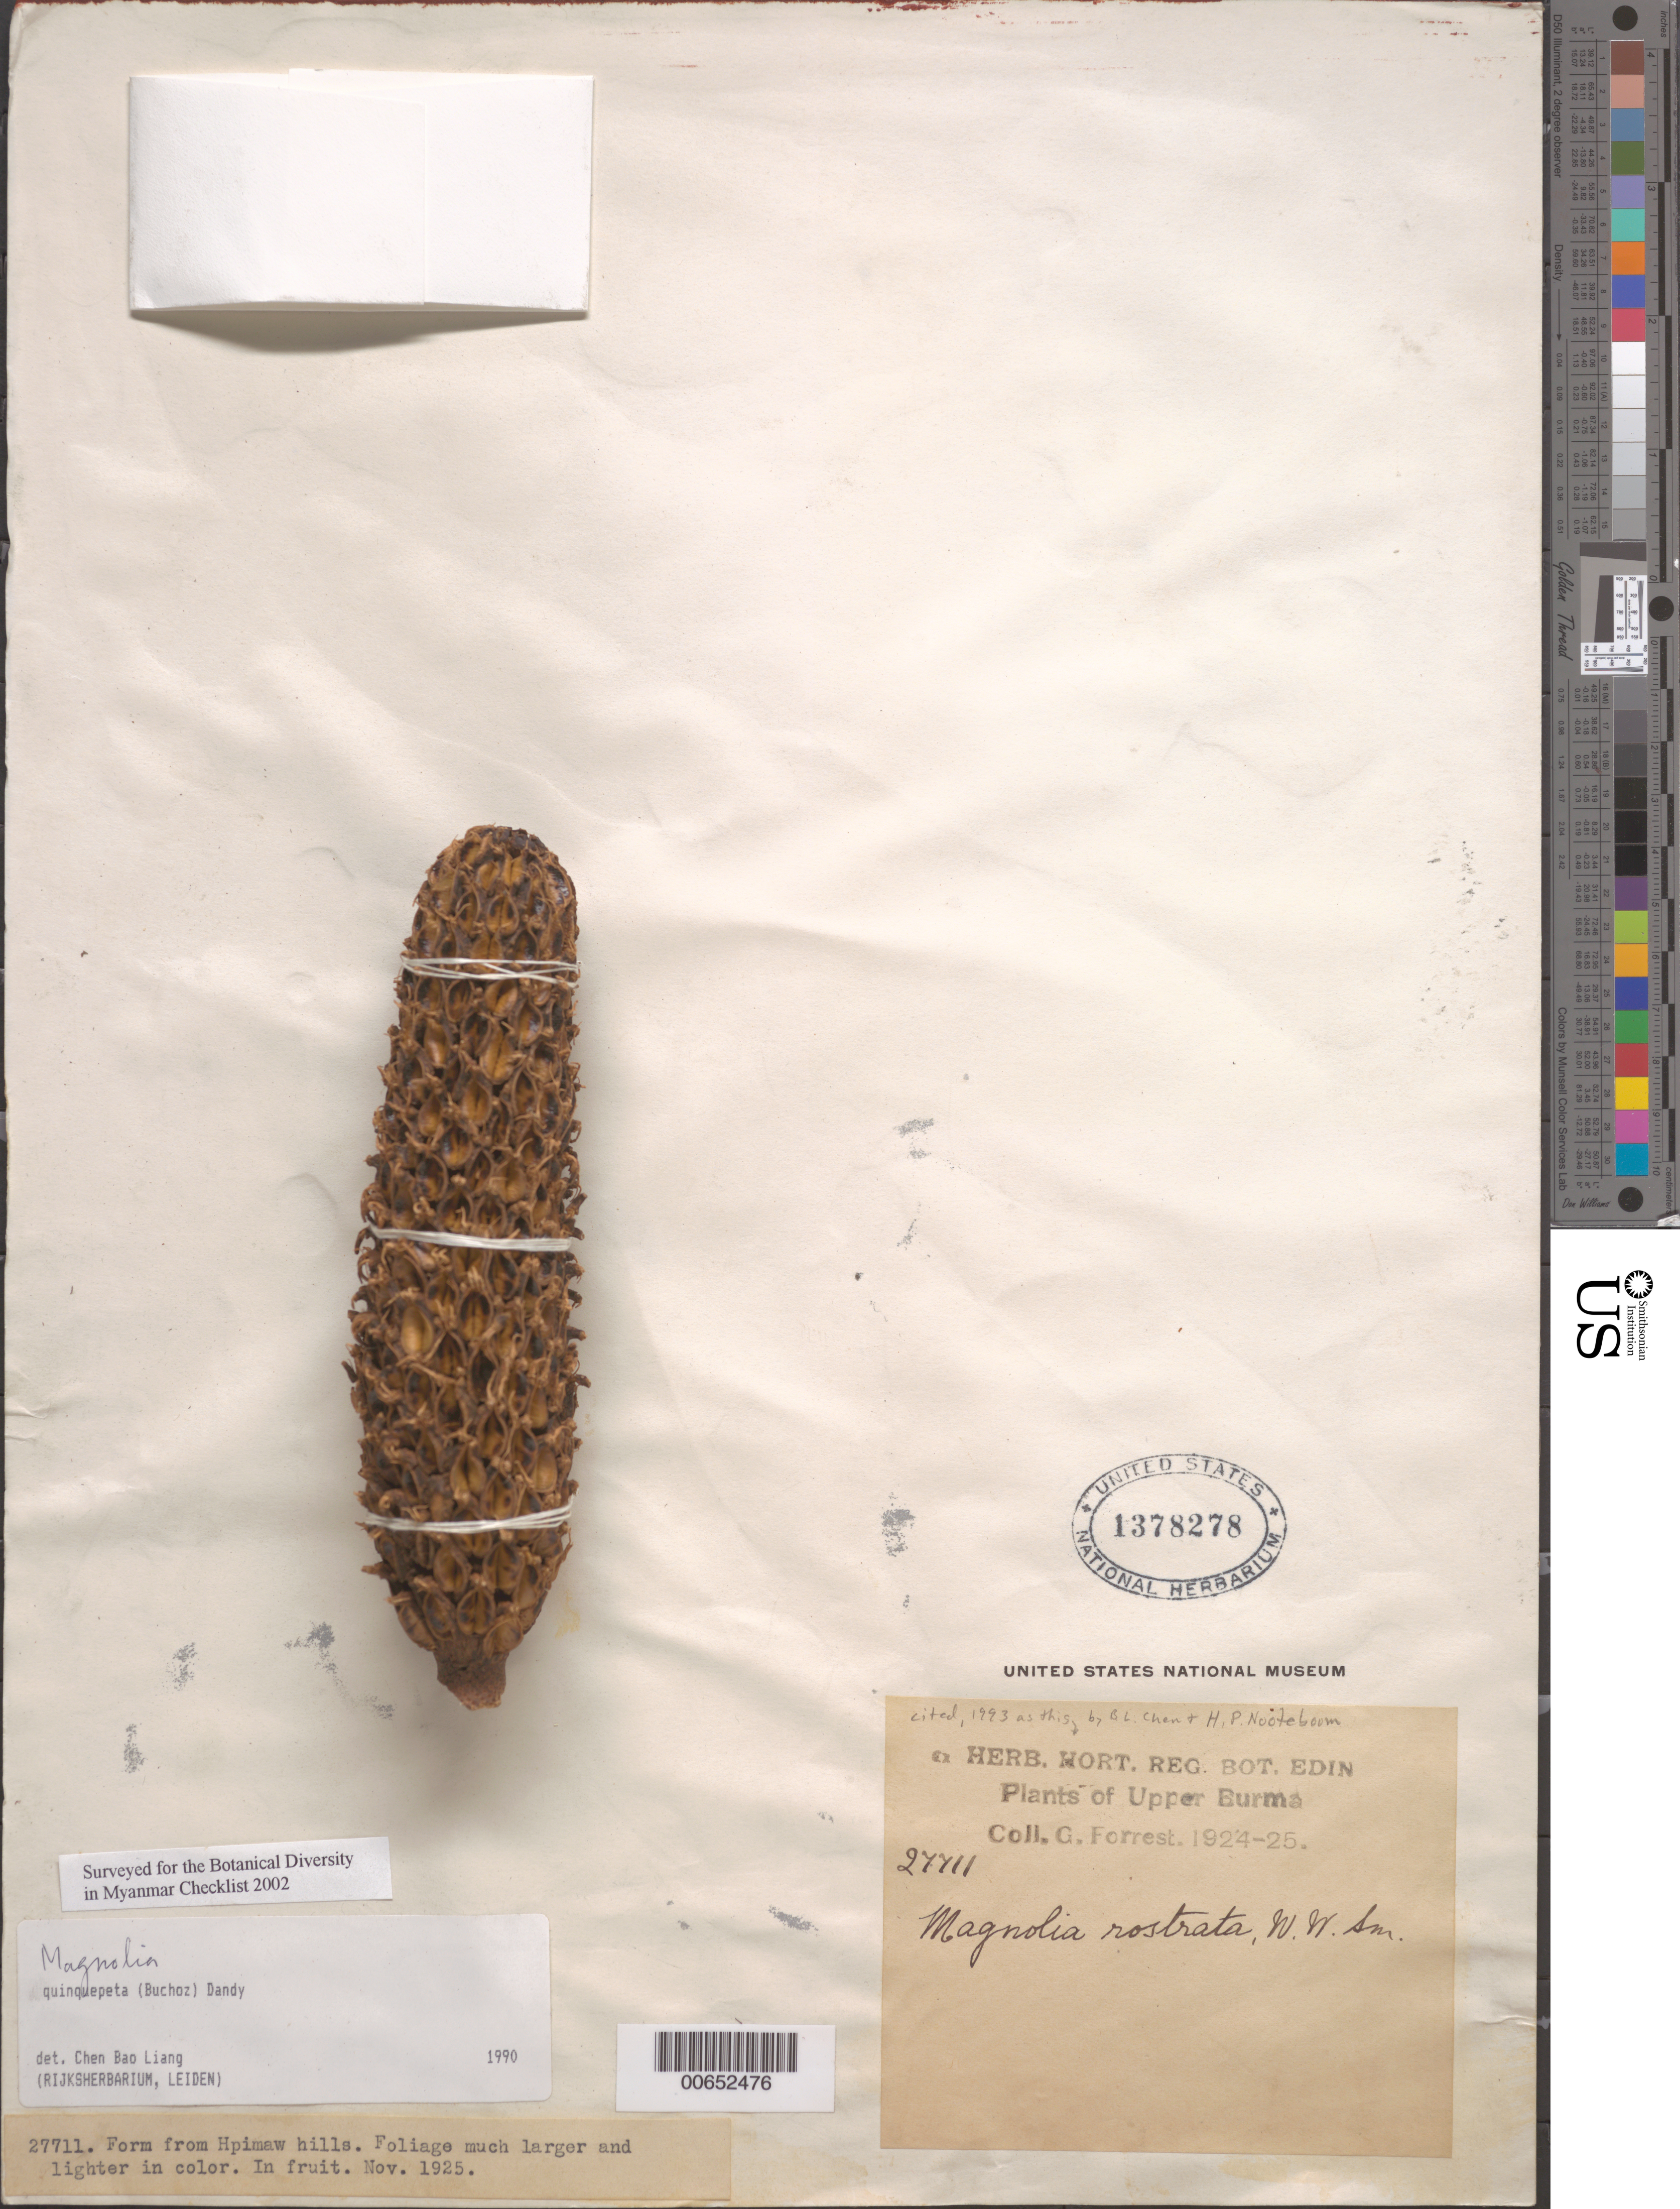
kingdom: Plantae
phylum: Tracheophyta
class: Magnoliopsida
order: Magnoliales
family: Magnoliaceae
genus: Magnolia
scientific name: Magnolia rostrata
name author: W.W. Sm.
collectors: G. Forrest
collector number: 27711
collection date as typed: Nov 1925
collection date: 1925-11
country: Myanmar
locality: Upper Burma, Hpimaw Hills.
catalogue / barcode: US 1378278